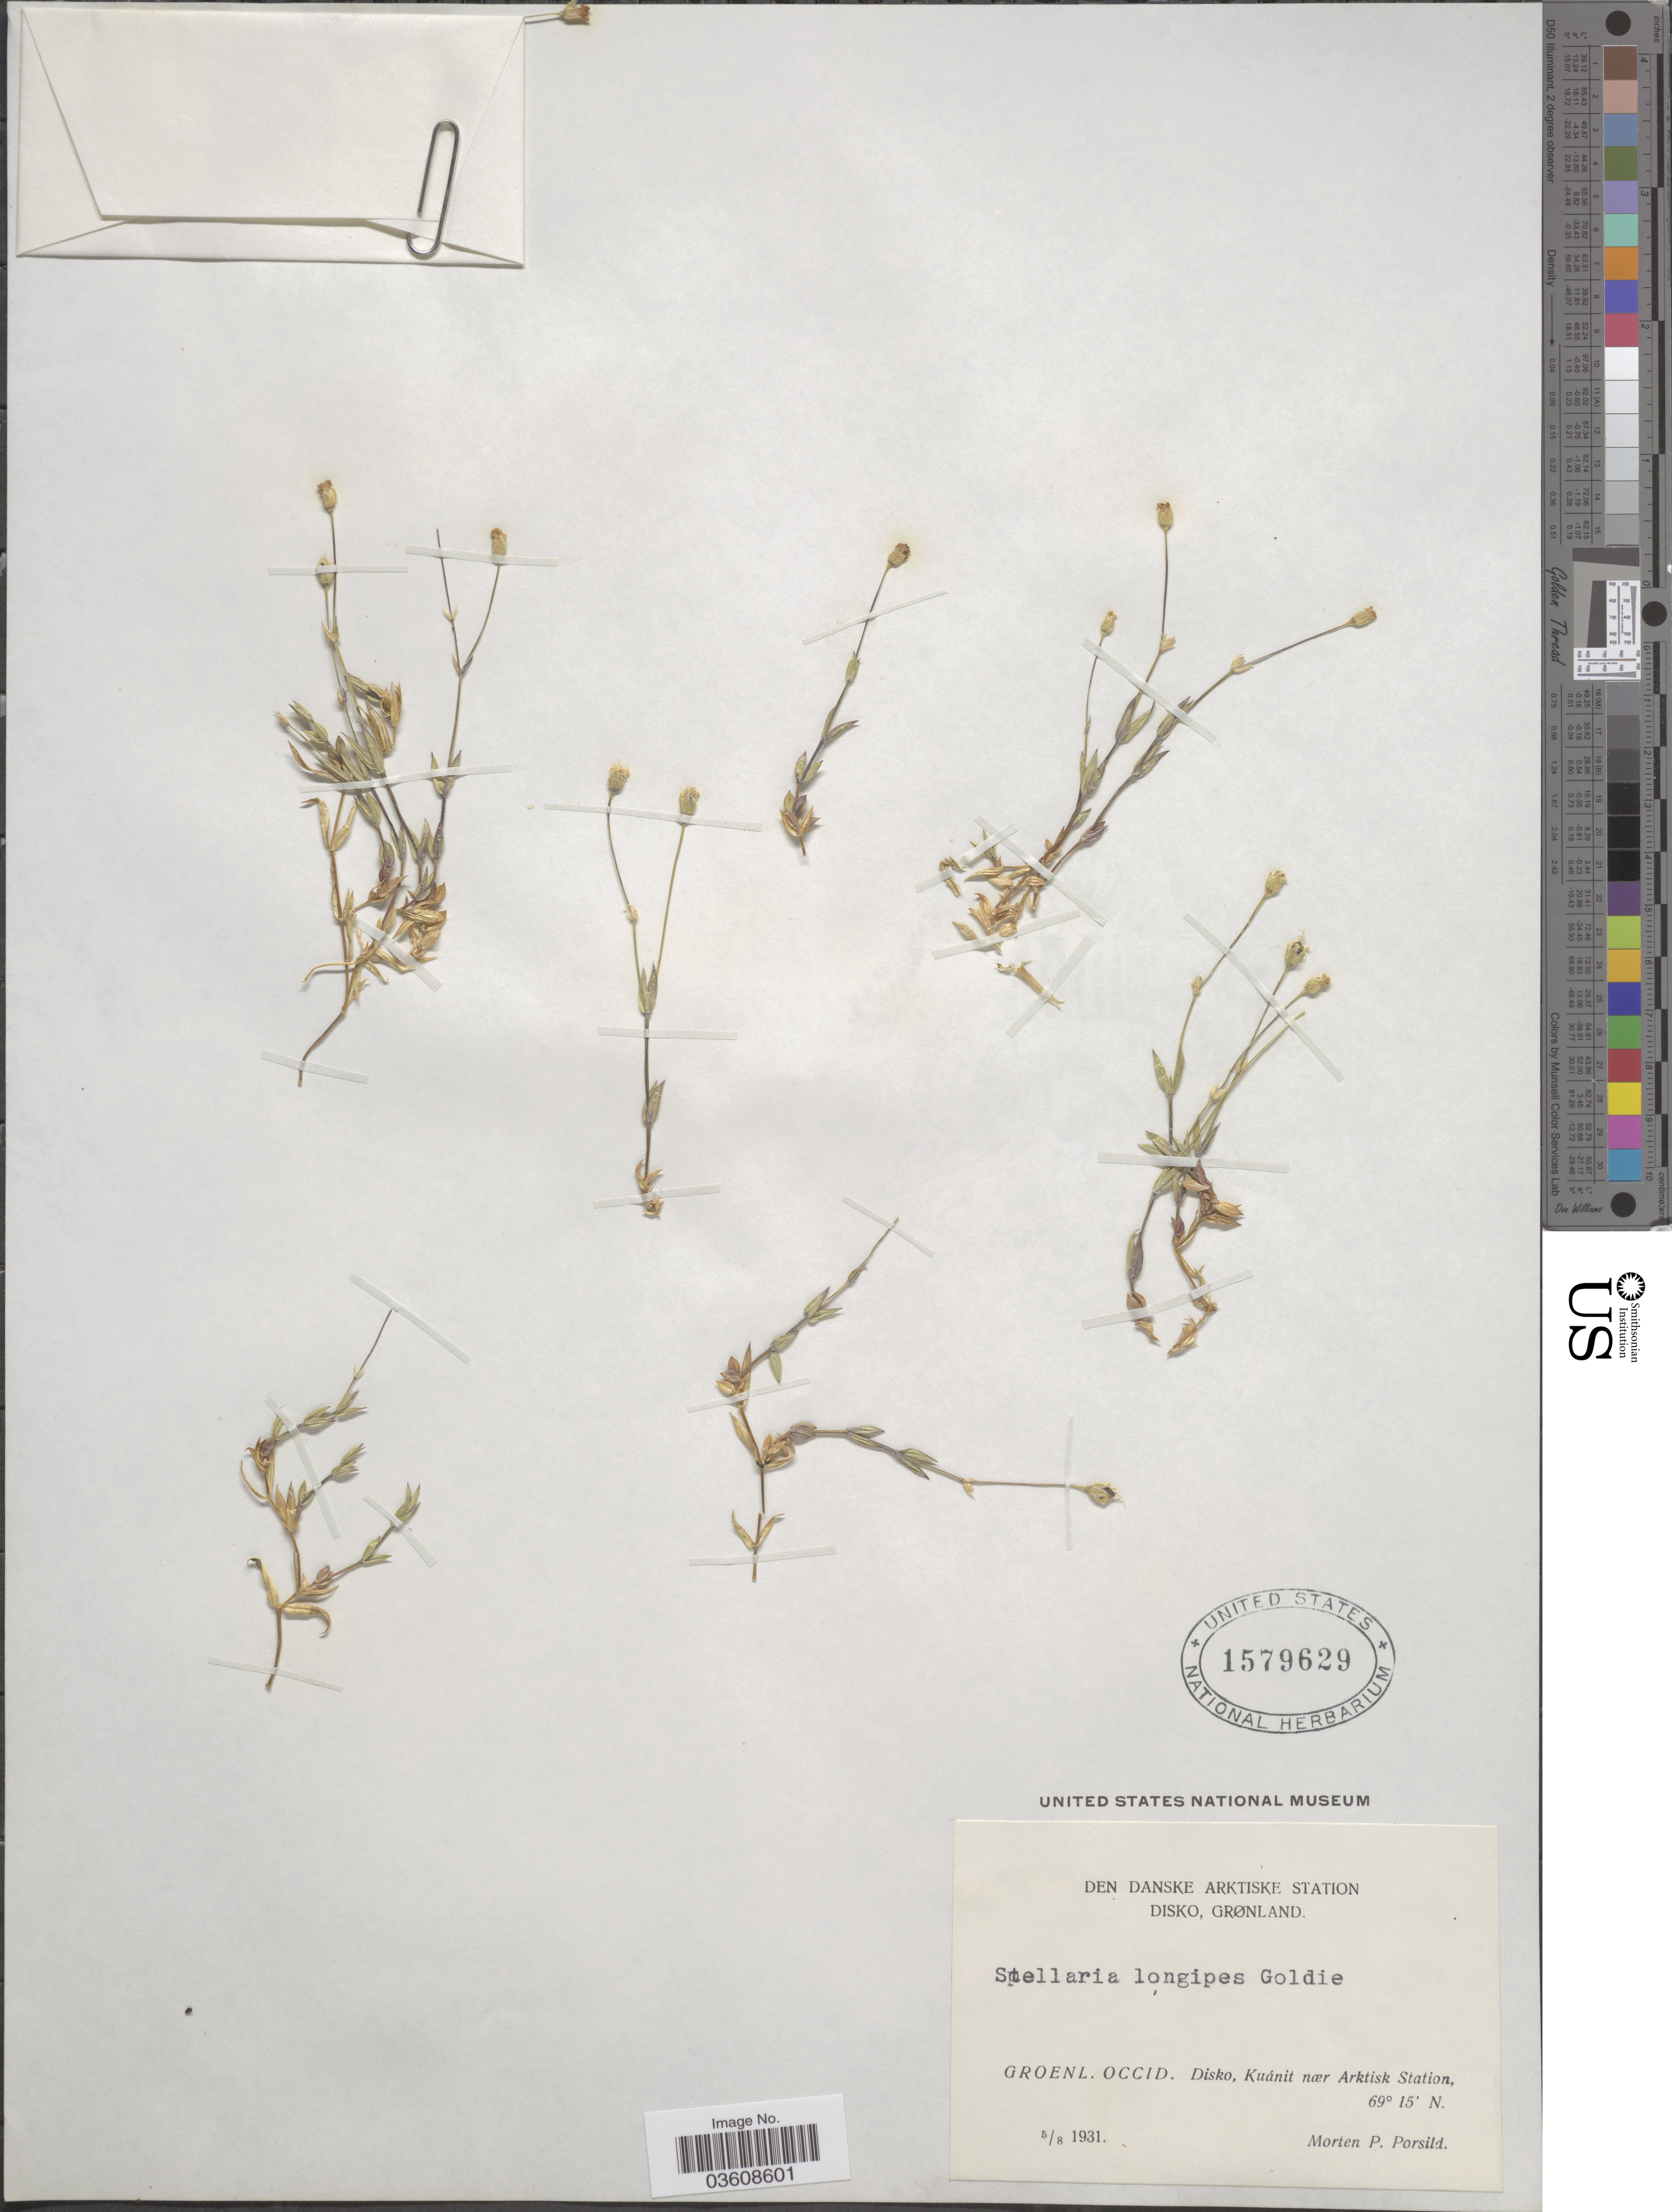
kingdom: Plantae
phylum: Tracheophyta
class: Magnoliopsida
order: Caryophyllales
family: Caryophyllaceae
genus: Stellaria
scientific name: Stellaria longipes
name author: Goldie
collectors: M. P. Porsild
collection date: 1931-08-05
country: Greenland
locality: Den Danske Arktiske Station Disko. Groenl. Occid. Kuánit nær Arktisk Station.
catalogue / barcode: US 1579629